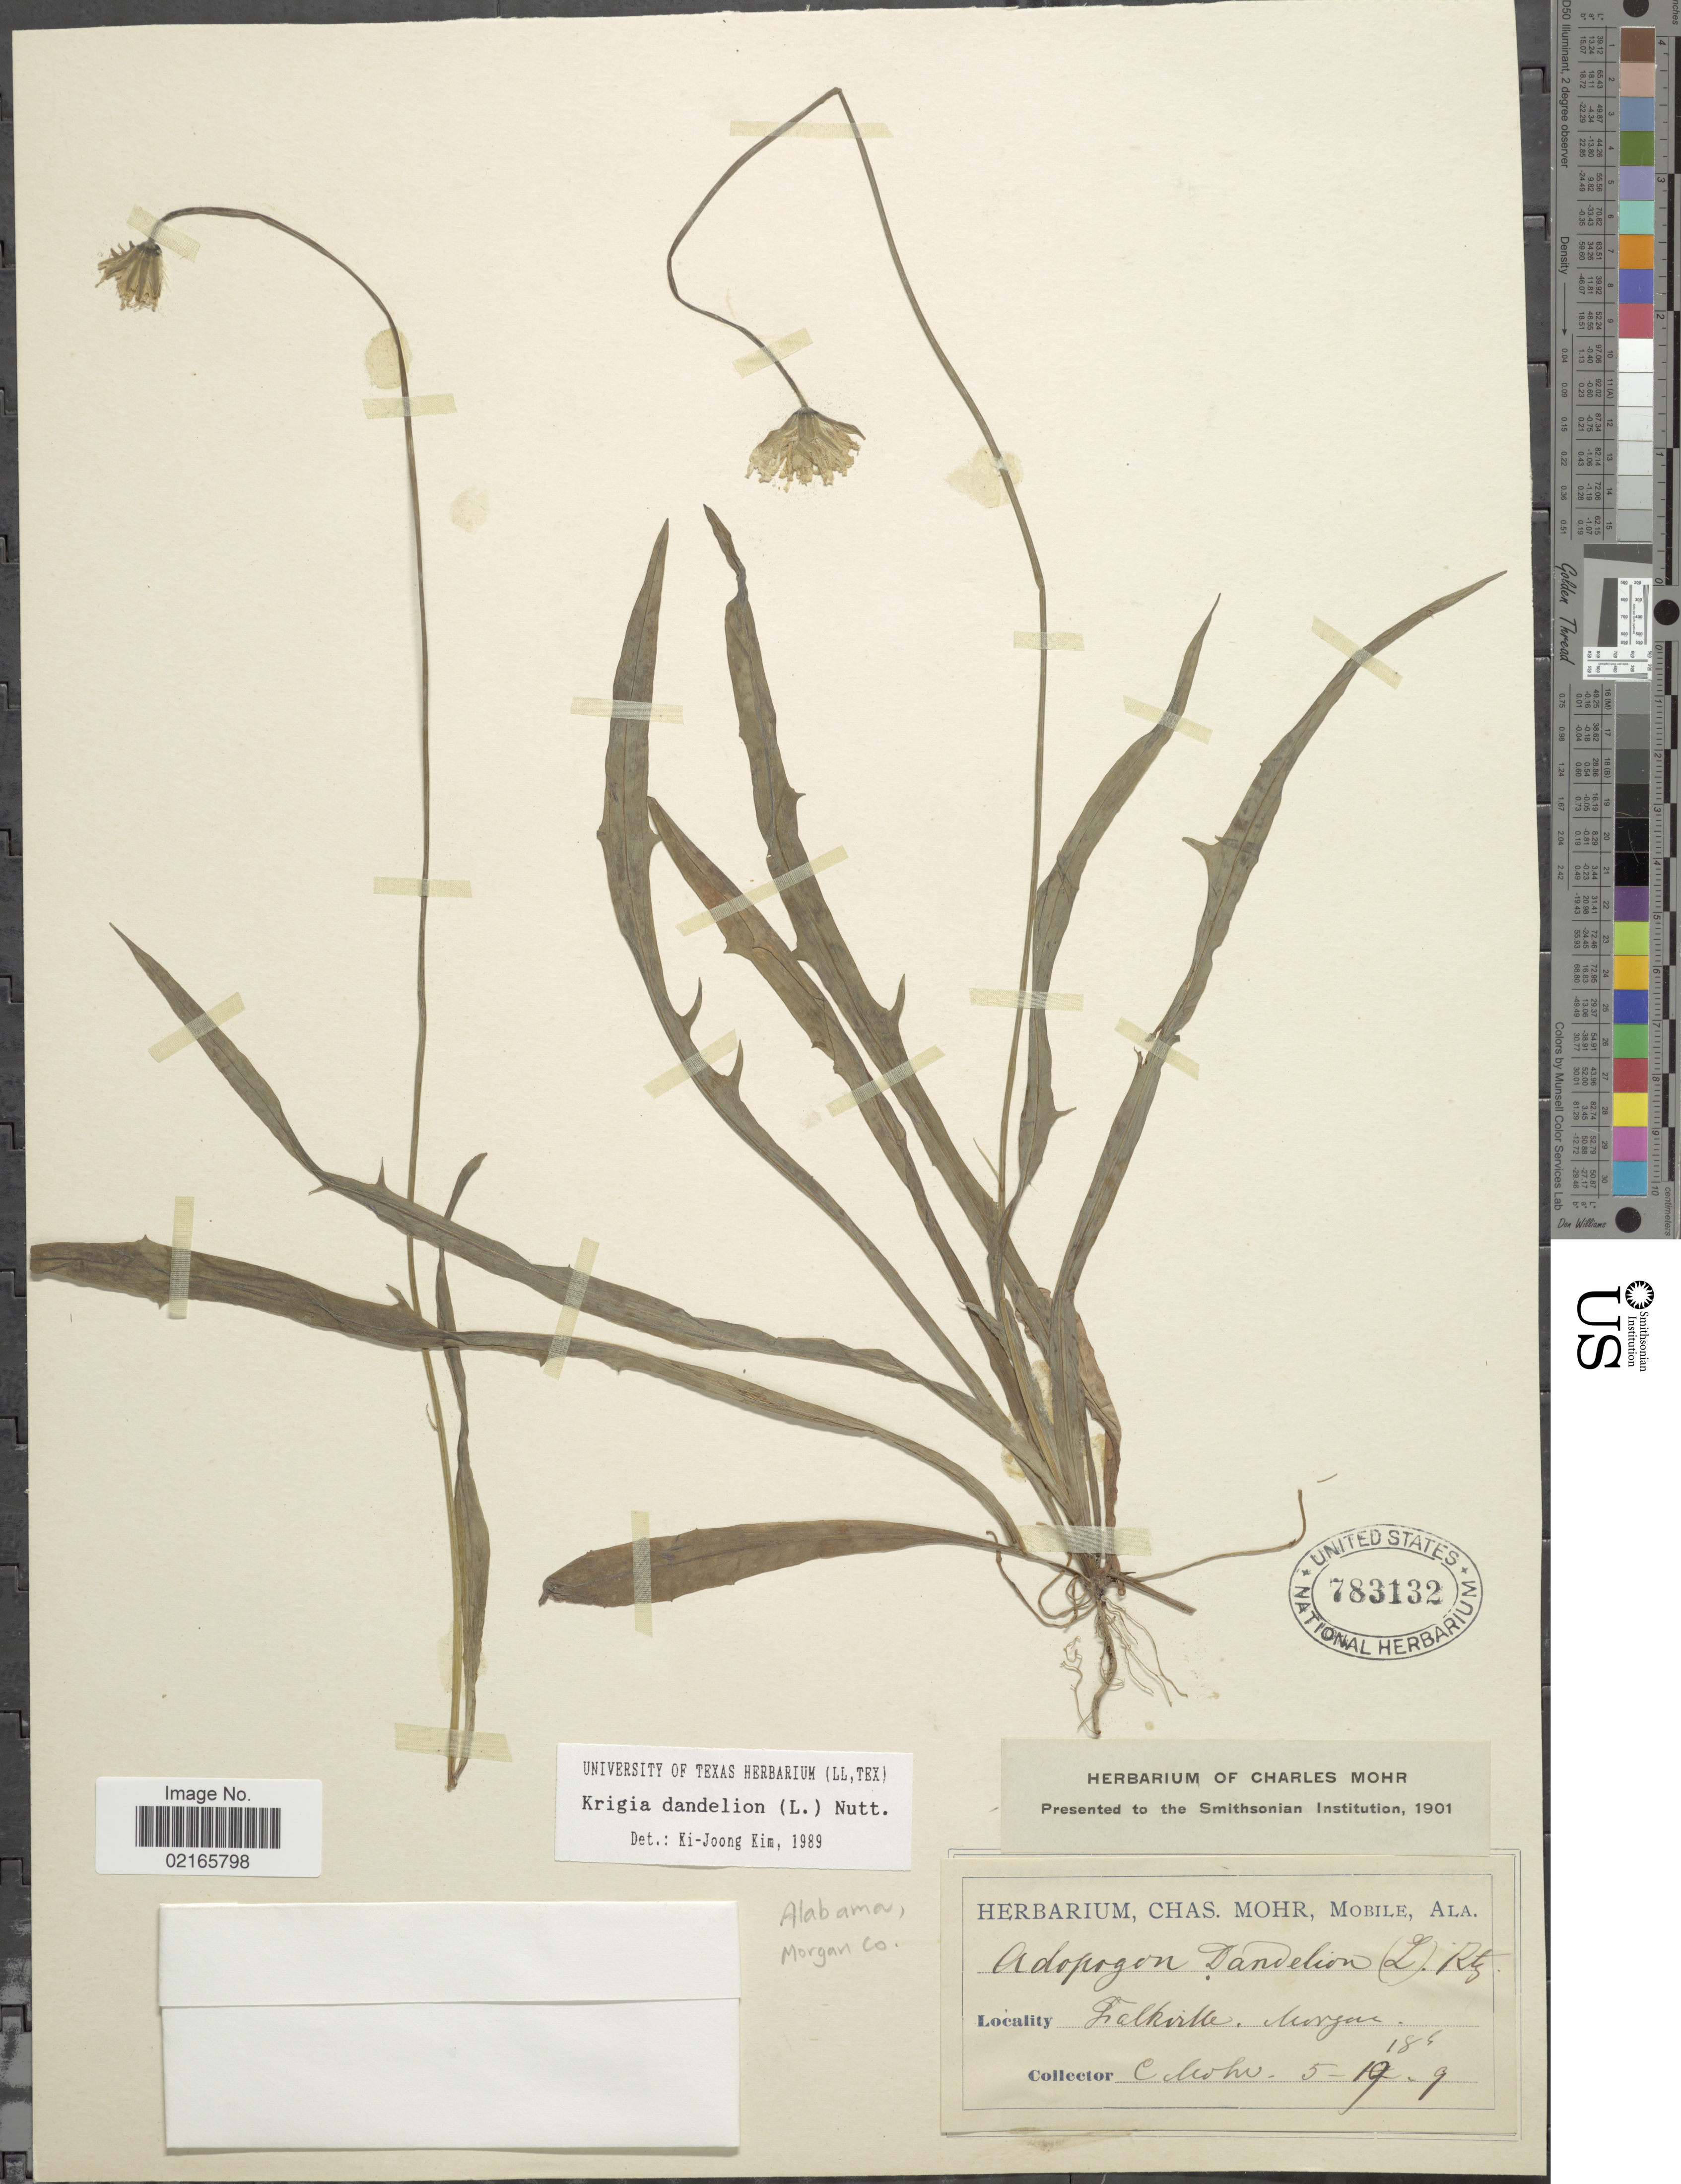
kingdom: Plantae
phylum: Tracheophyta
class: Magnoliopsida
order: Asterales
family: Asteraceae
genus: Krigia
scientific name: Krigia dandelion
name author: (L.) Nutt.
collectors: C. T. Mohr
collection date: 1899-05-19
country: United States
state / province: Alabama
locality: Falkville, Morgan Co.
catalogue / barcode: US 783132